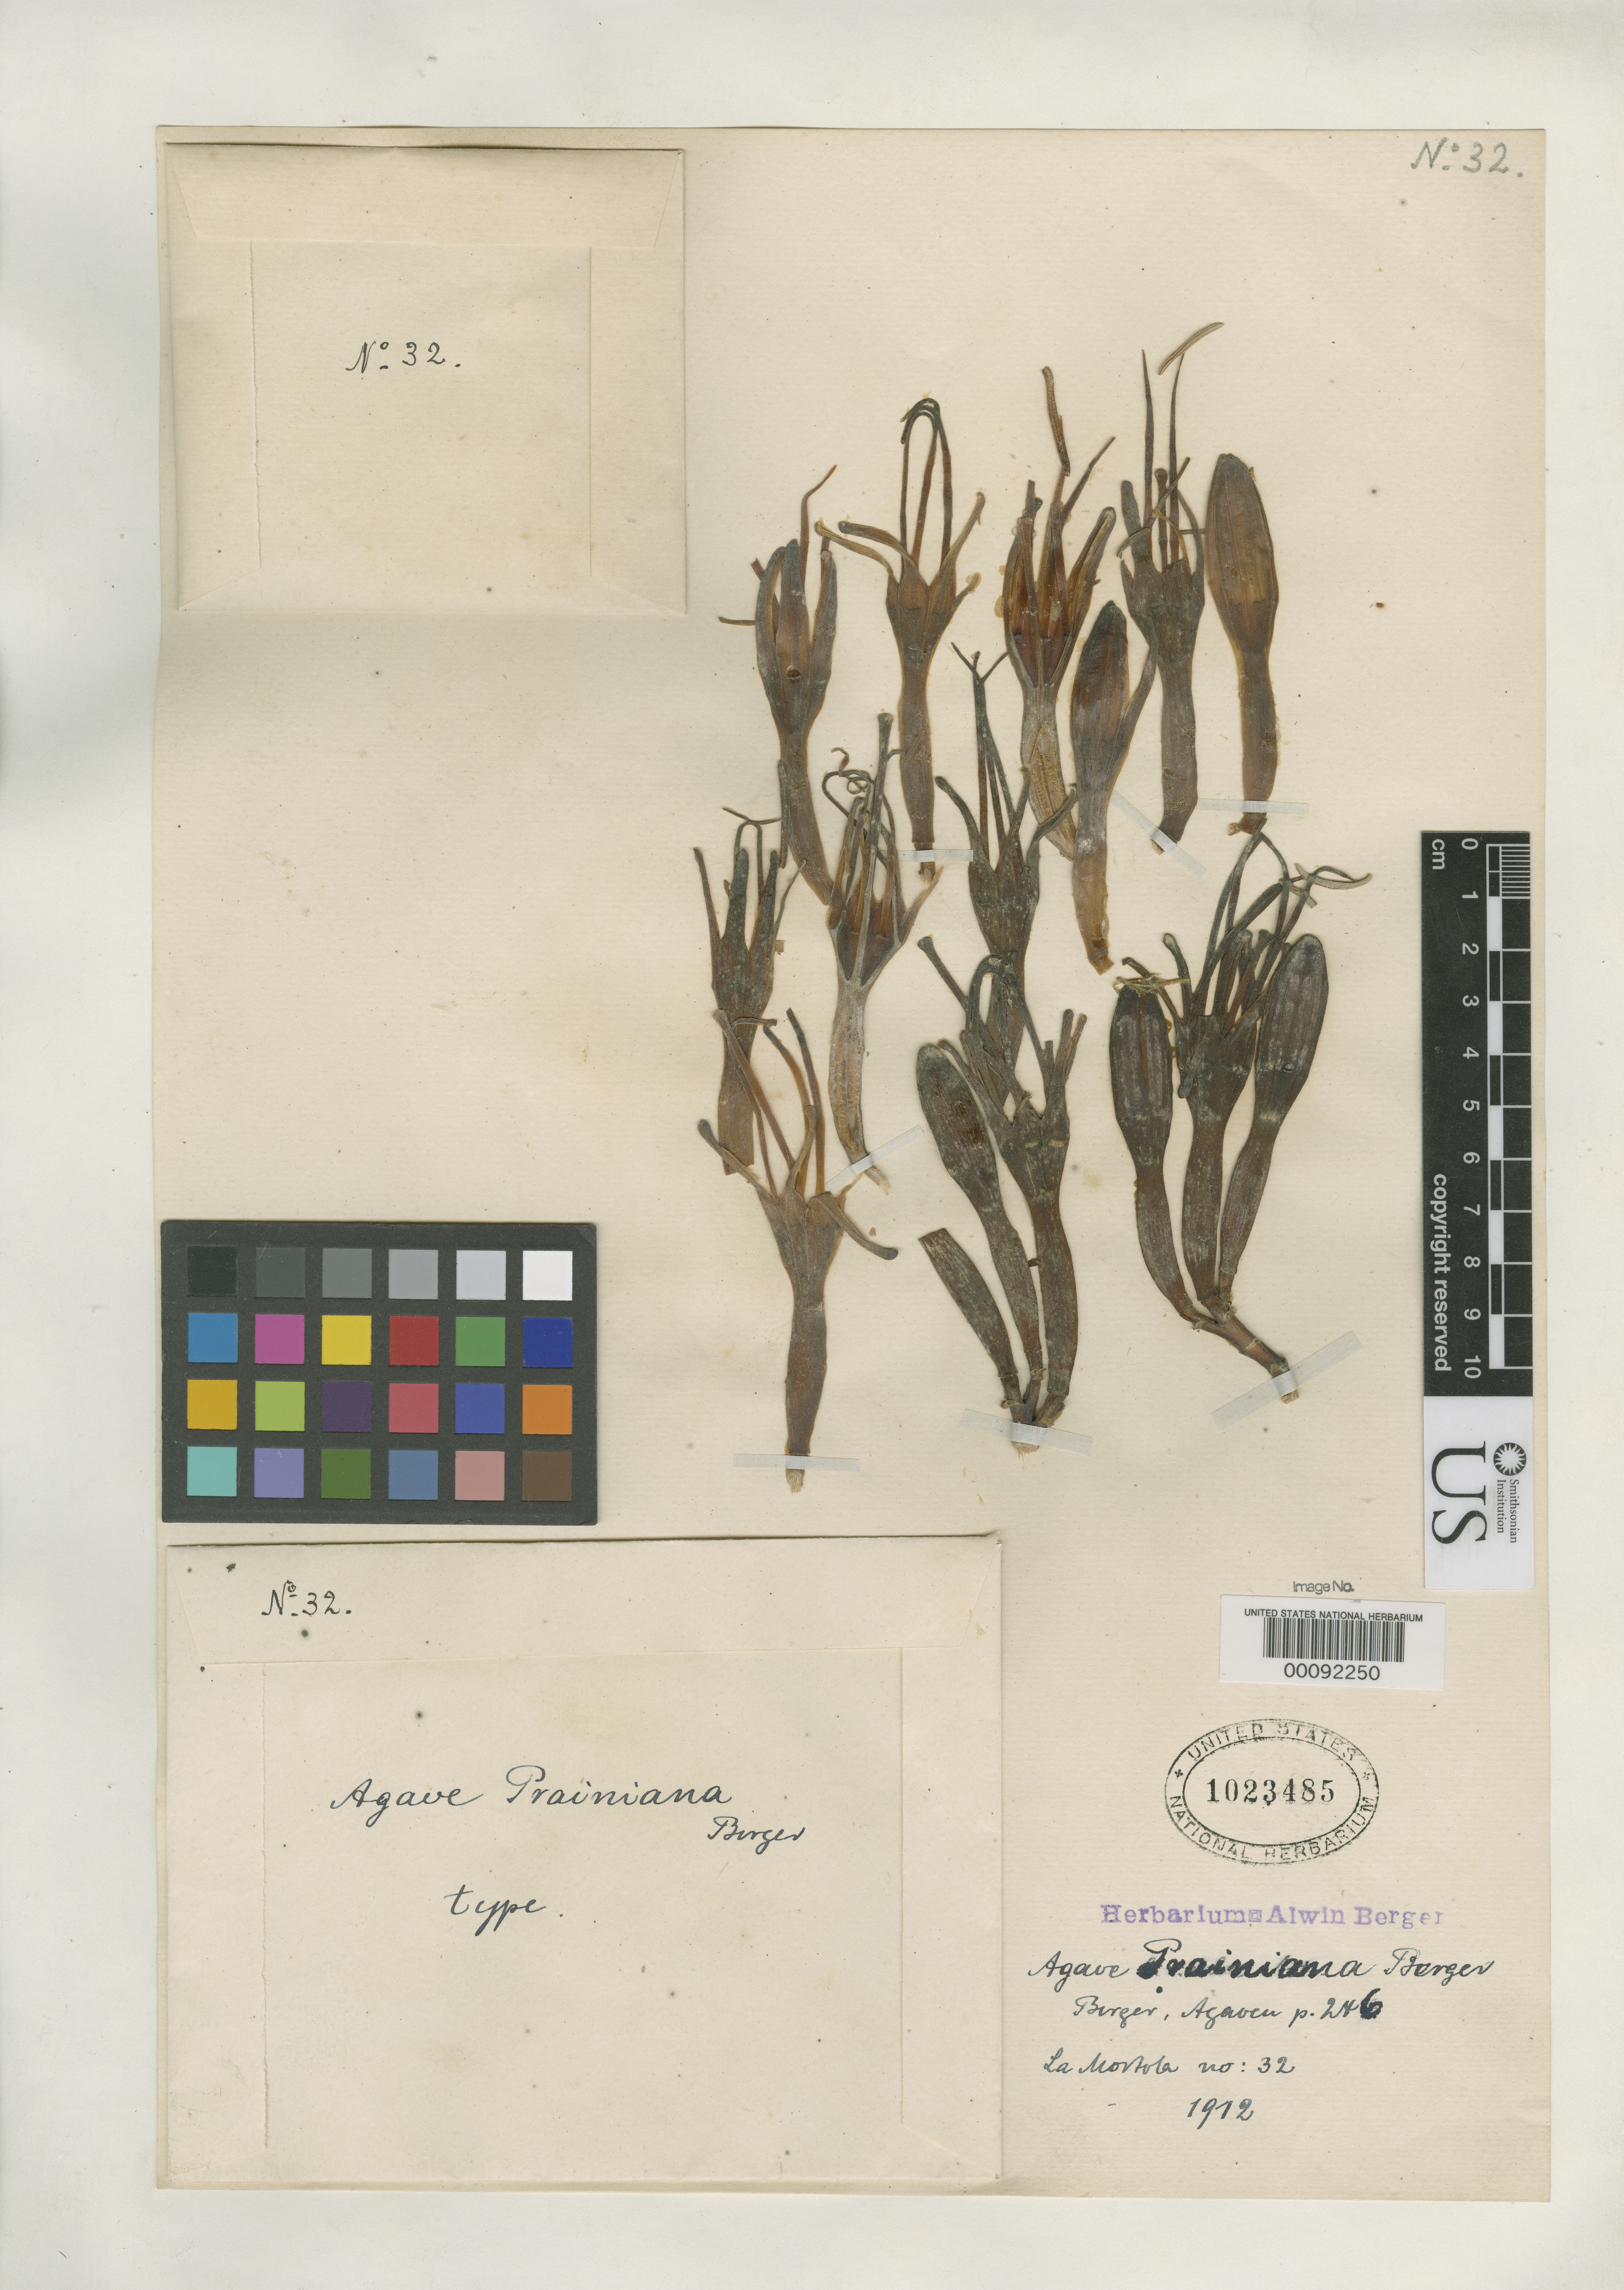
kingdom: Plantae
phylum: Tracheophyta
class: Liliopsida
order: Asparagales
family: Asparagaceae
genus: Agave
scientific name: Agave prainiana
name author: A. Berger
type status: Type Material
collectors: A. Berger & J. N. Rose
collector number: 32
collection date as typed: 1912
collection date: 1912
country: Italy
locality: La Mortola.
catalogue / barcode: US 1023485